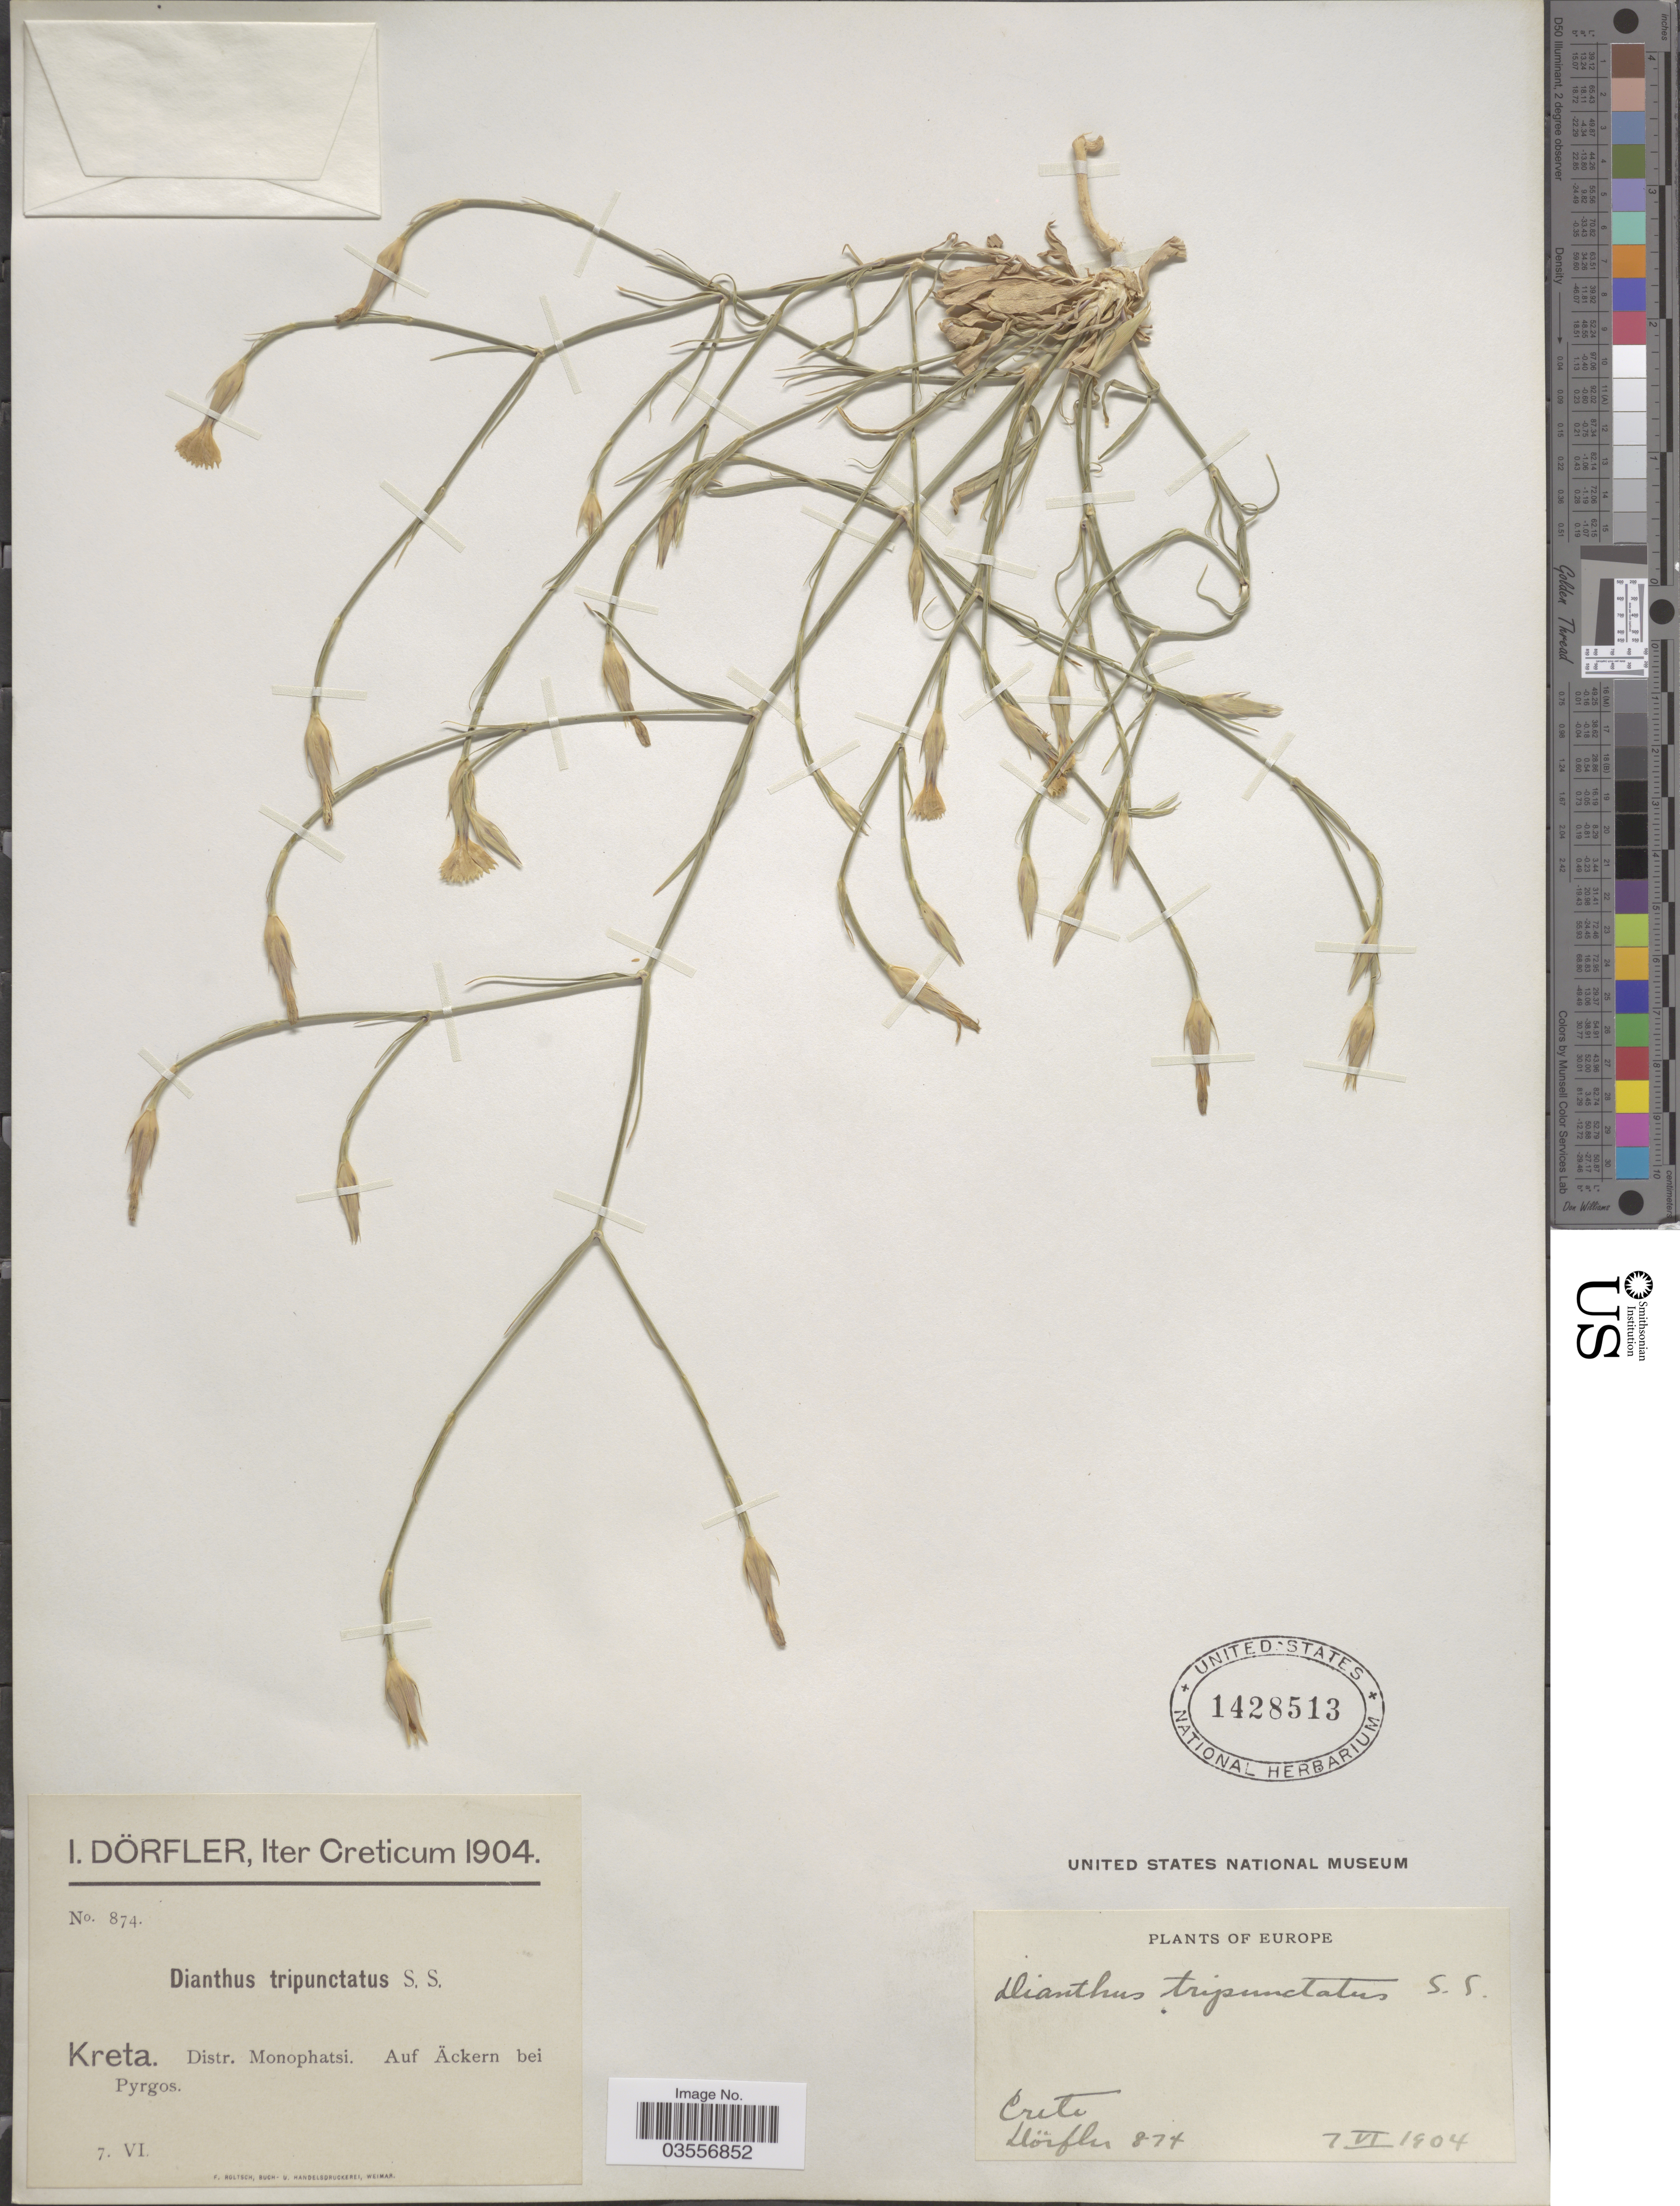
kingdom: Plantae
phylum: Tracheophyta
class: Magnoliopsida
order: Caryophyllales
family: Caryophyllaceae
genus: Dianthus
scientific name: Dianthus tripunctatus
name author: Sm.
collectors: I. Dörfler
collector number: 874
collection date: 1904-06-07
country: Greece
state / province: Crete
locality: Iter Creticum. Kreta. Distr. Monophatsi. Auf Äckern bei Pyrgos.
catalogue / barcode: US 1428513